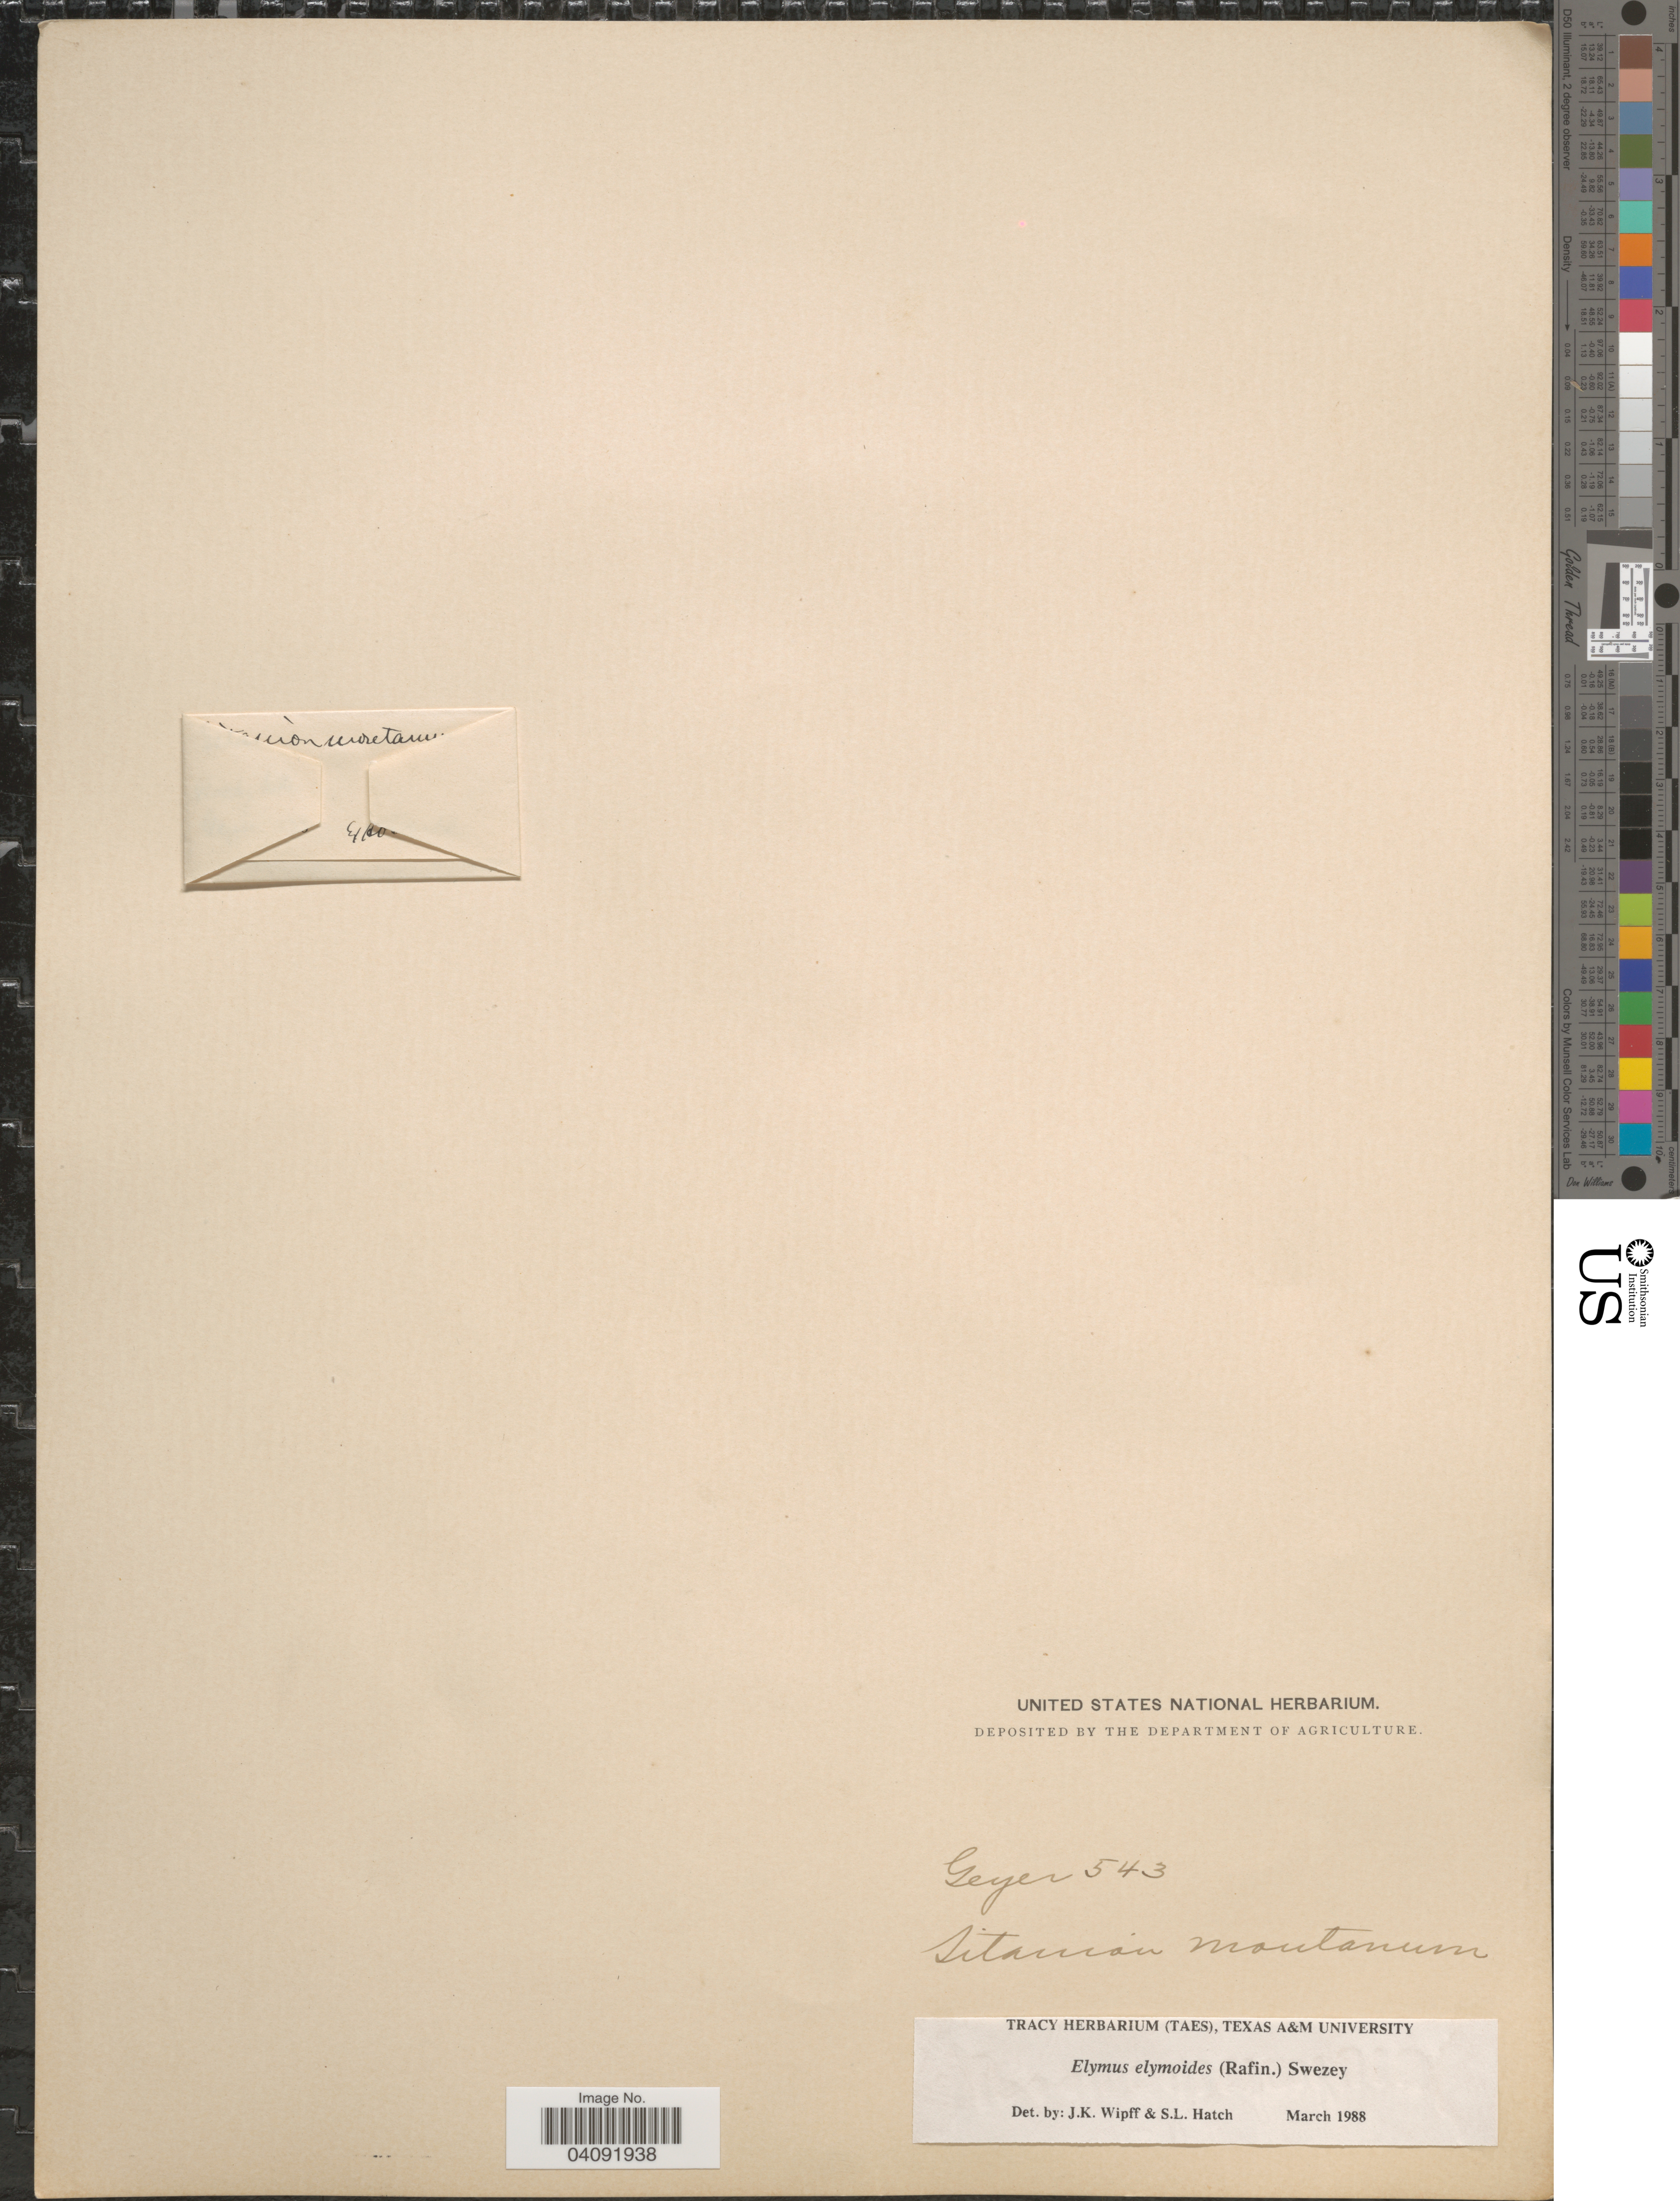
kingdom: Plantae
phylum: Tracheophyta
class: Liliopsida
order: Poales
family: Poaceae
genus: Elymus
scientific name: Elymus elymoides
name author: (Raf.) Swezey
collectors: Geyer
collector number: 543